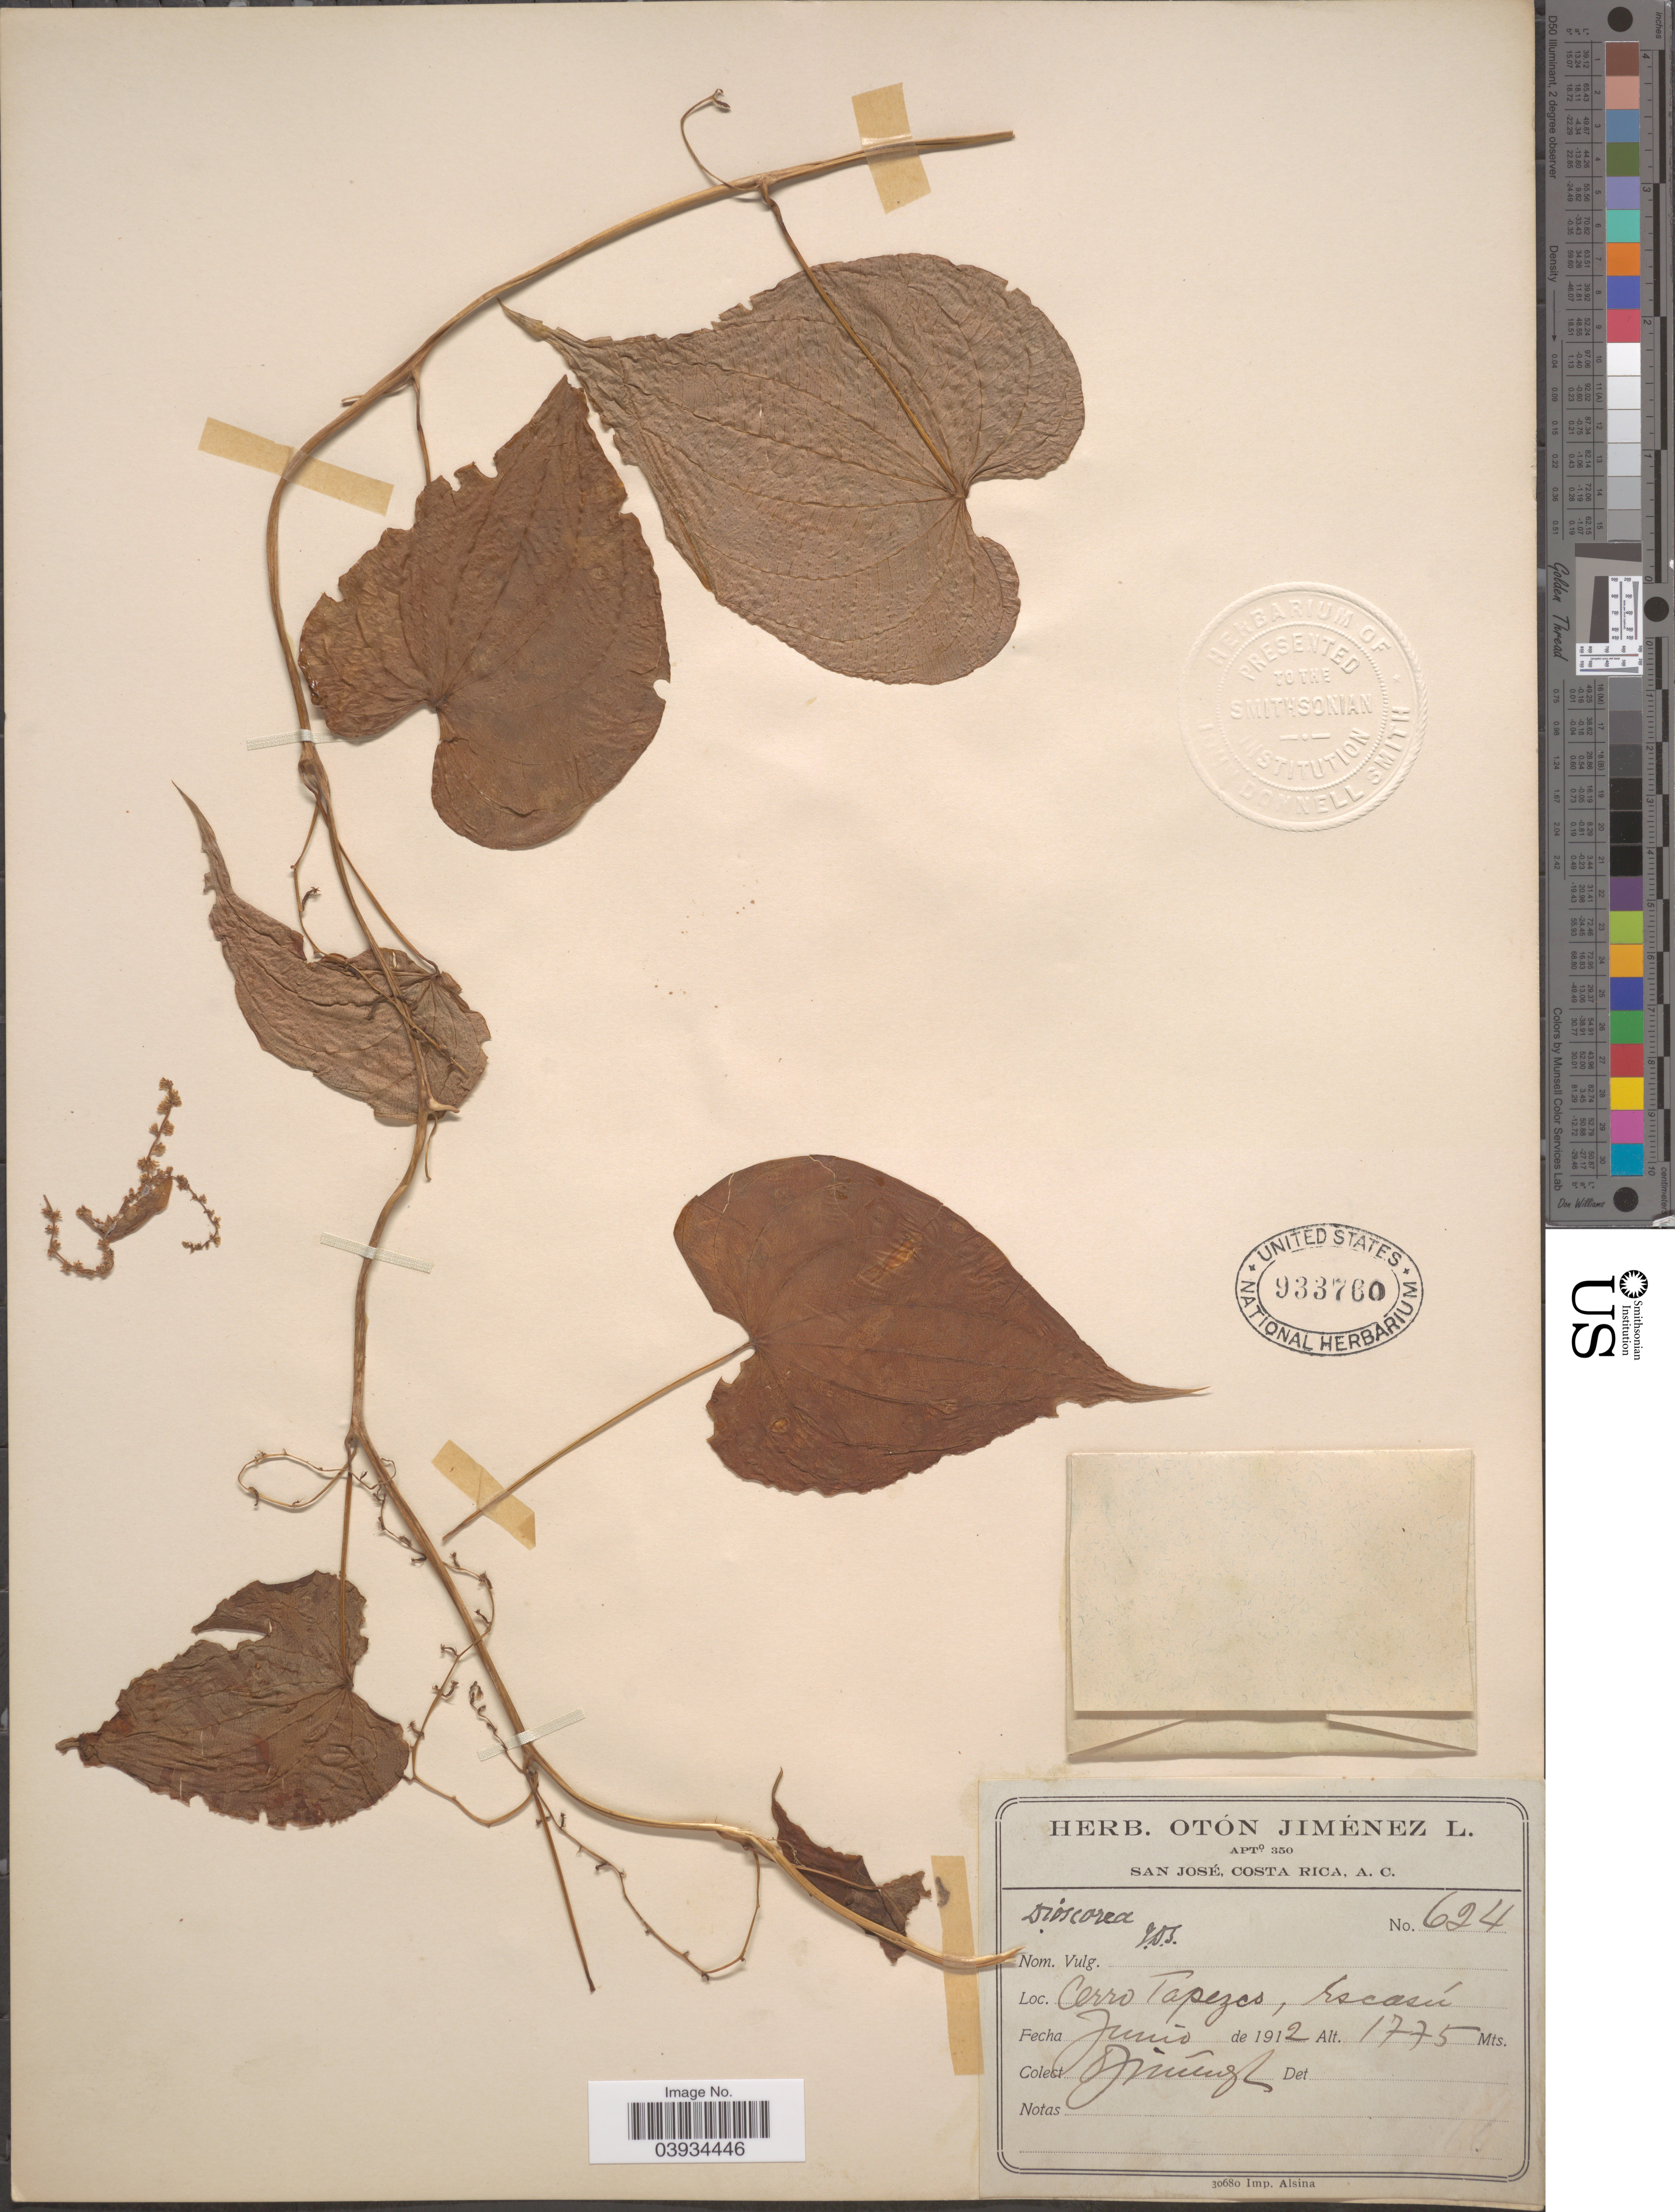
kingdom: Plantae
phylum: Tracheophyta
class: Liliopsida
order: Dioscoreales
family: Dioscoreaceae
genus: Dioscorea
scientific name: Dioscorea cyanisticta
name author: Donn. Sm.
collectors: O. Jiménez L.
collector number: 624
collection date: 1912-06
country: Costa Rica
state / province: San José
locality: Cerro Tapezco, Escasú.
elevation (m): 1775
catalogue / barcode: US 933760